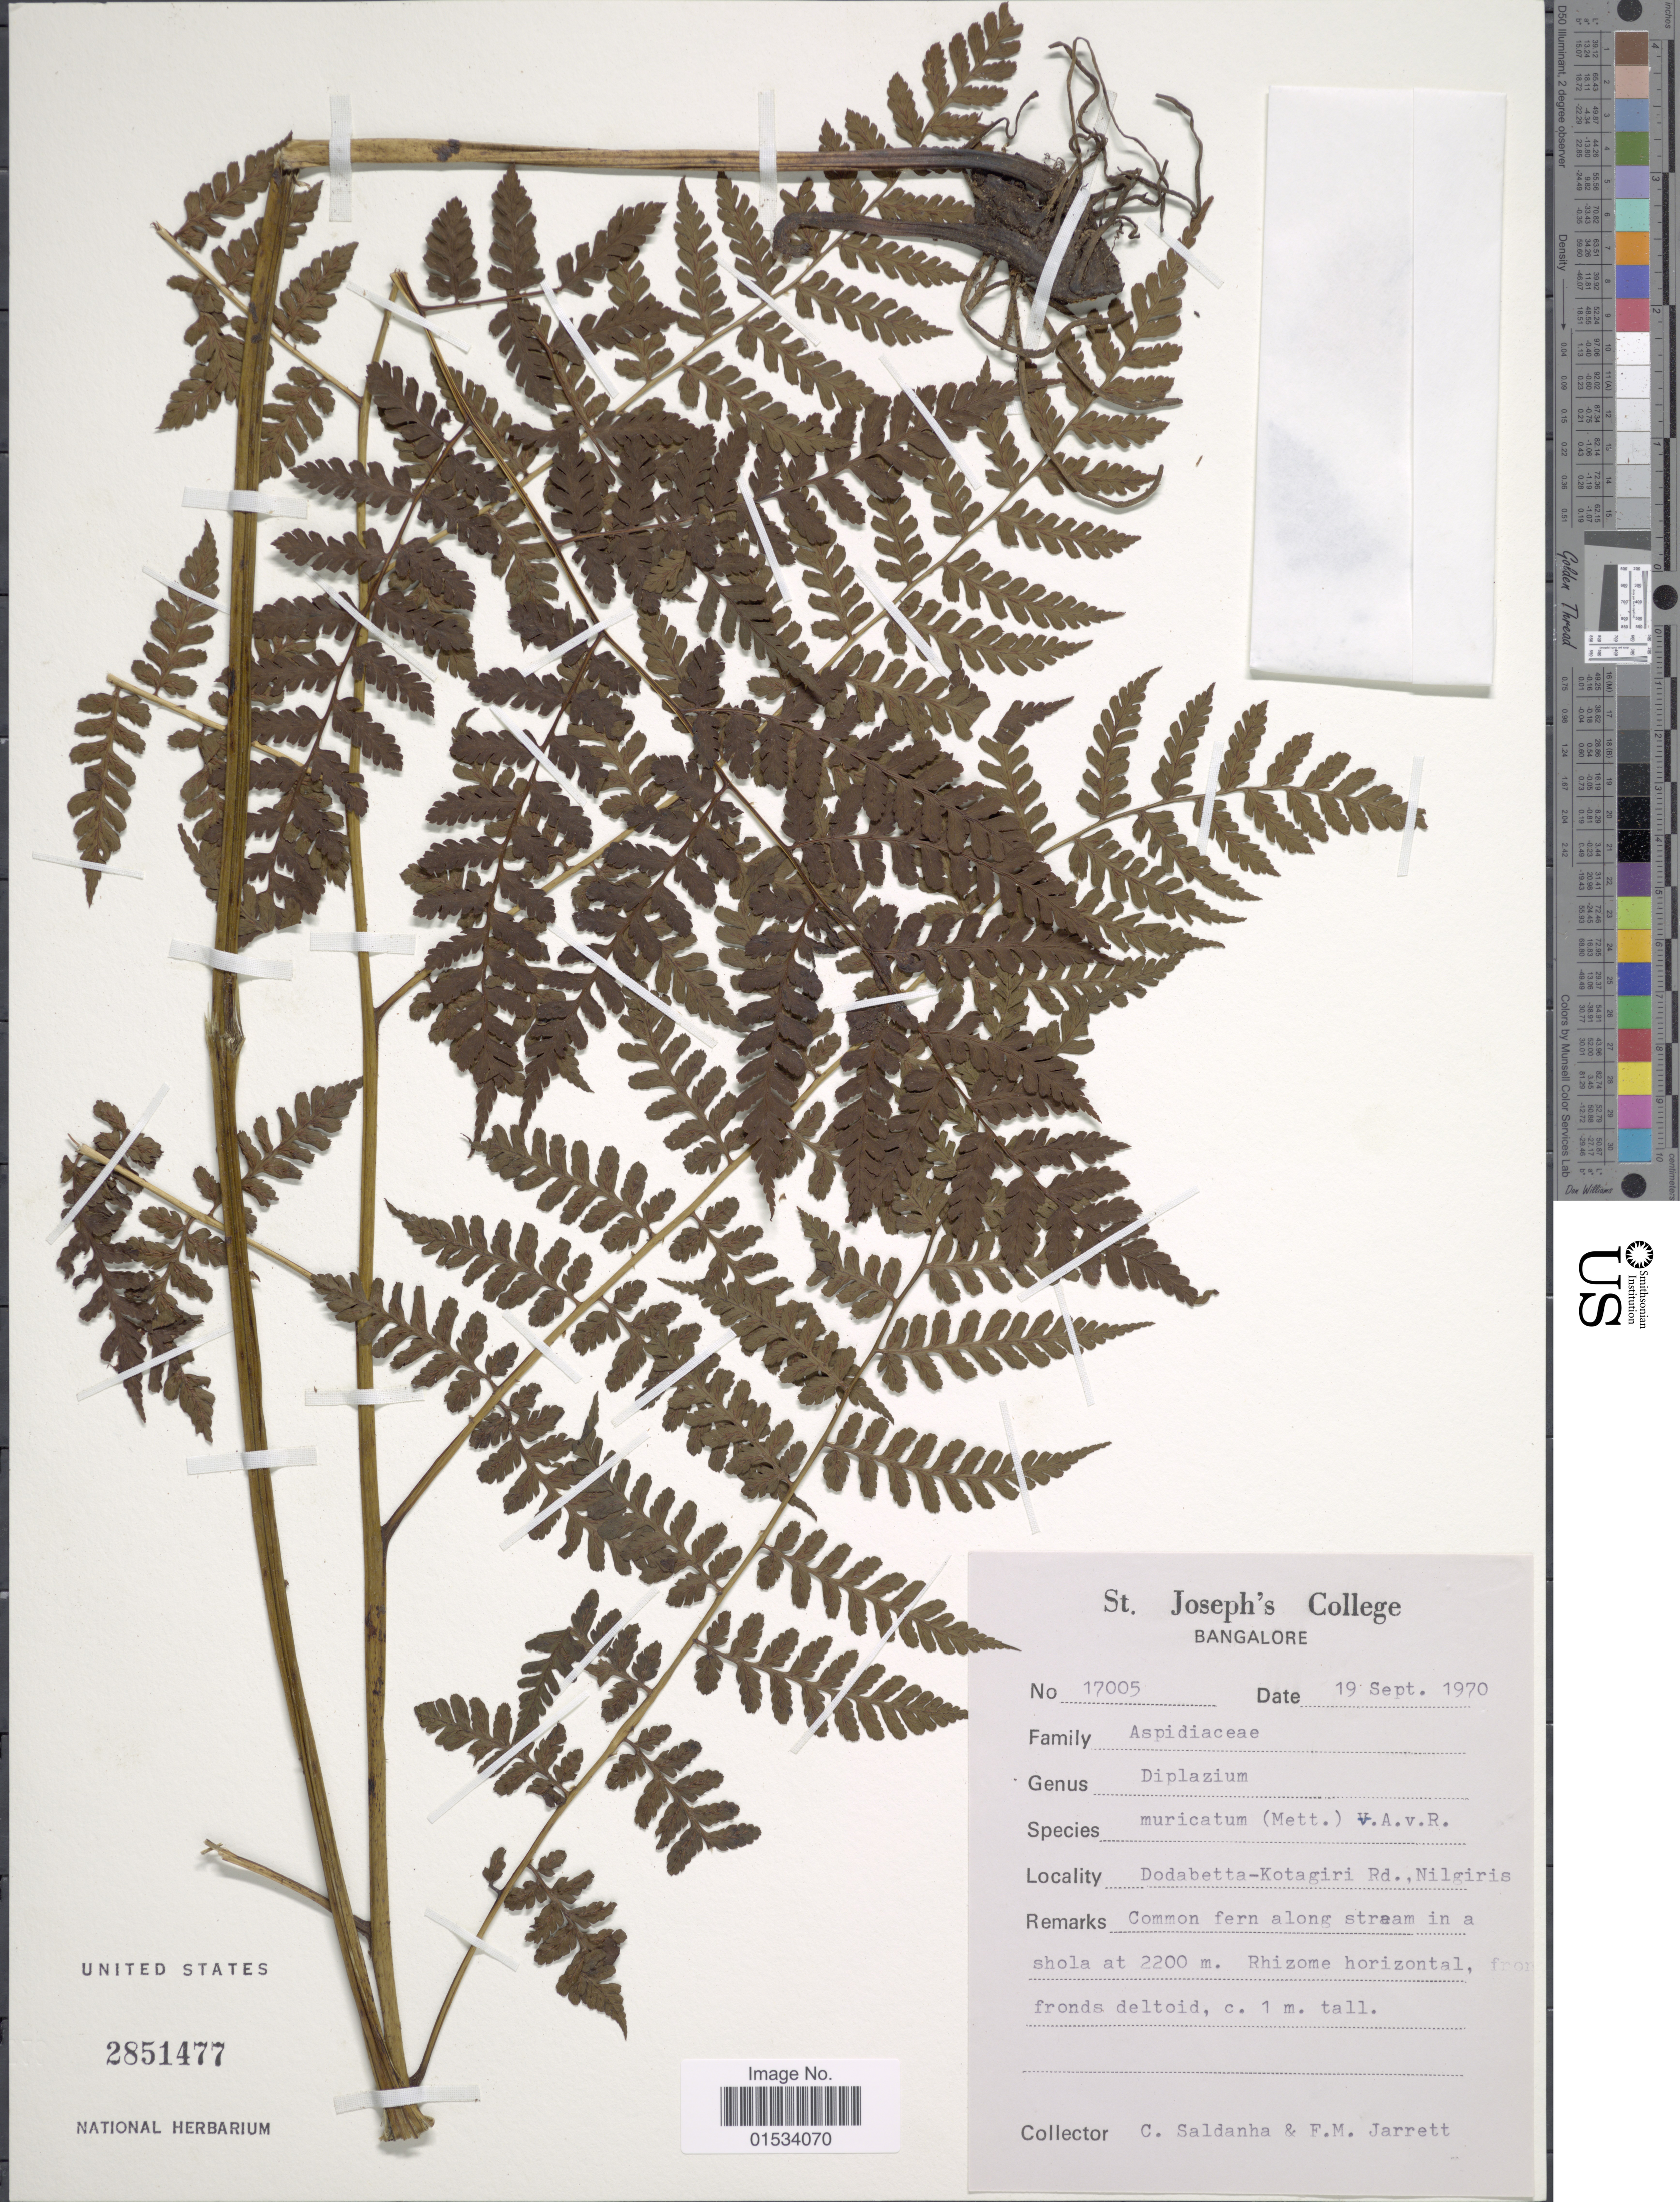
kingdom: Plantae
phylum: Tracheophyta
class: Polypodiopsida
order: Polypodiales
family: Athyriaceae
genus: Diplazium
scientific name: Diplazium muricatum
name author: (Mett.) Alderw.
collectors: C. Saldanha & F. M. Jarrett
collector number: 17005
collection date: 1970-09-19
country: India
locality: Dodabetta-Kotagiri Rd., Nilgiris, Bangalore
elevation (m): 2200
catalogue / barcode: US 2851477